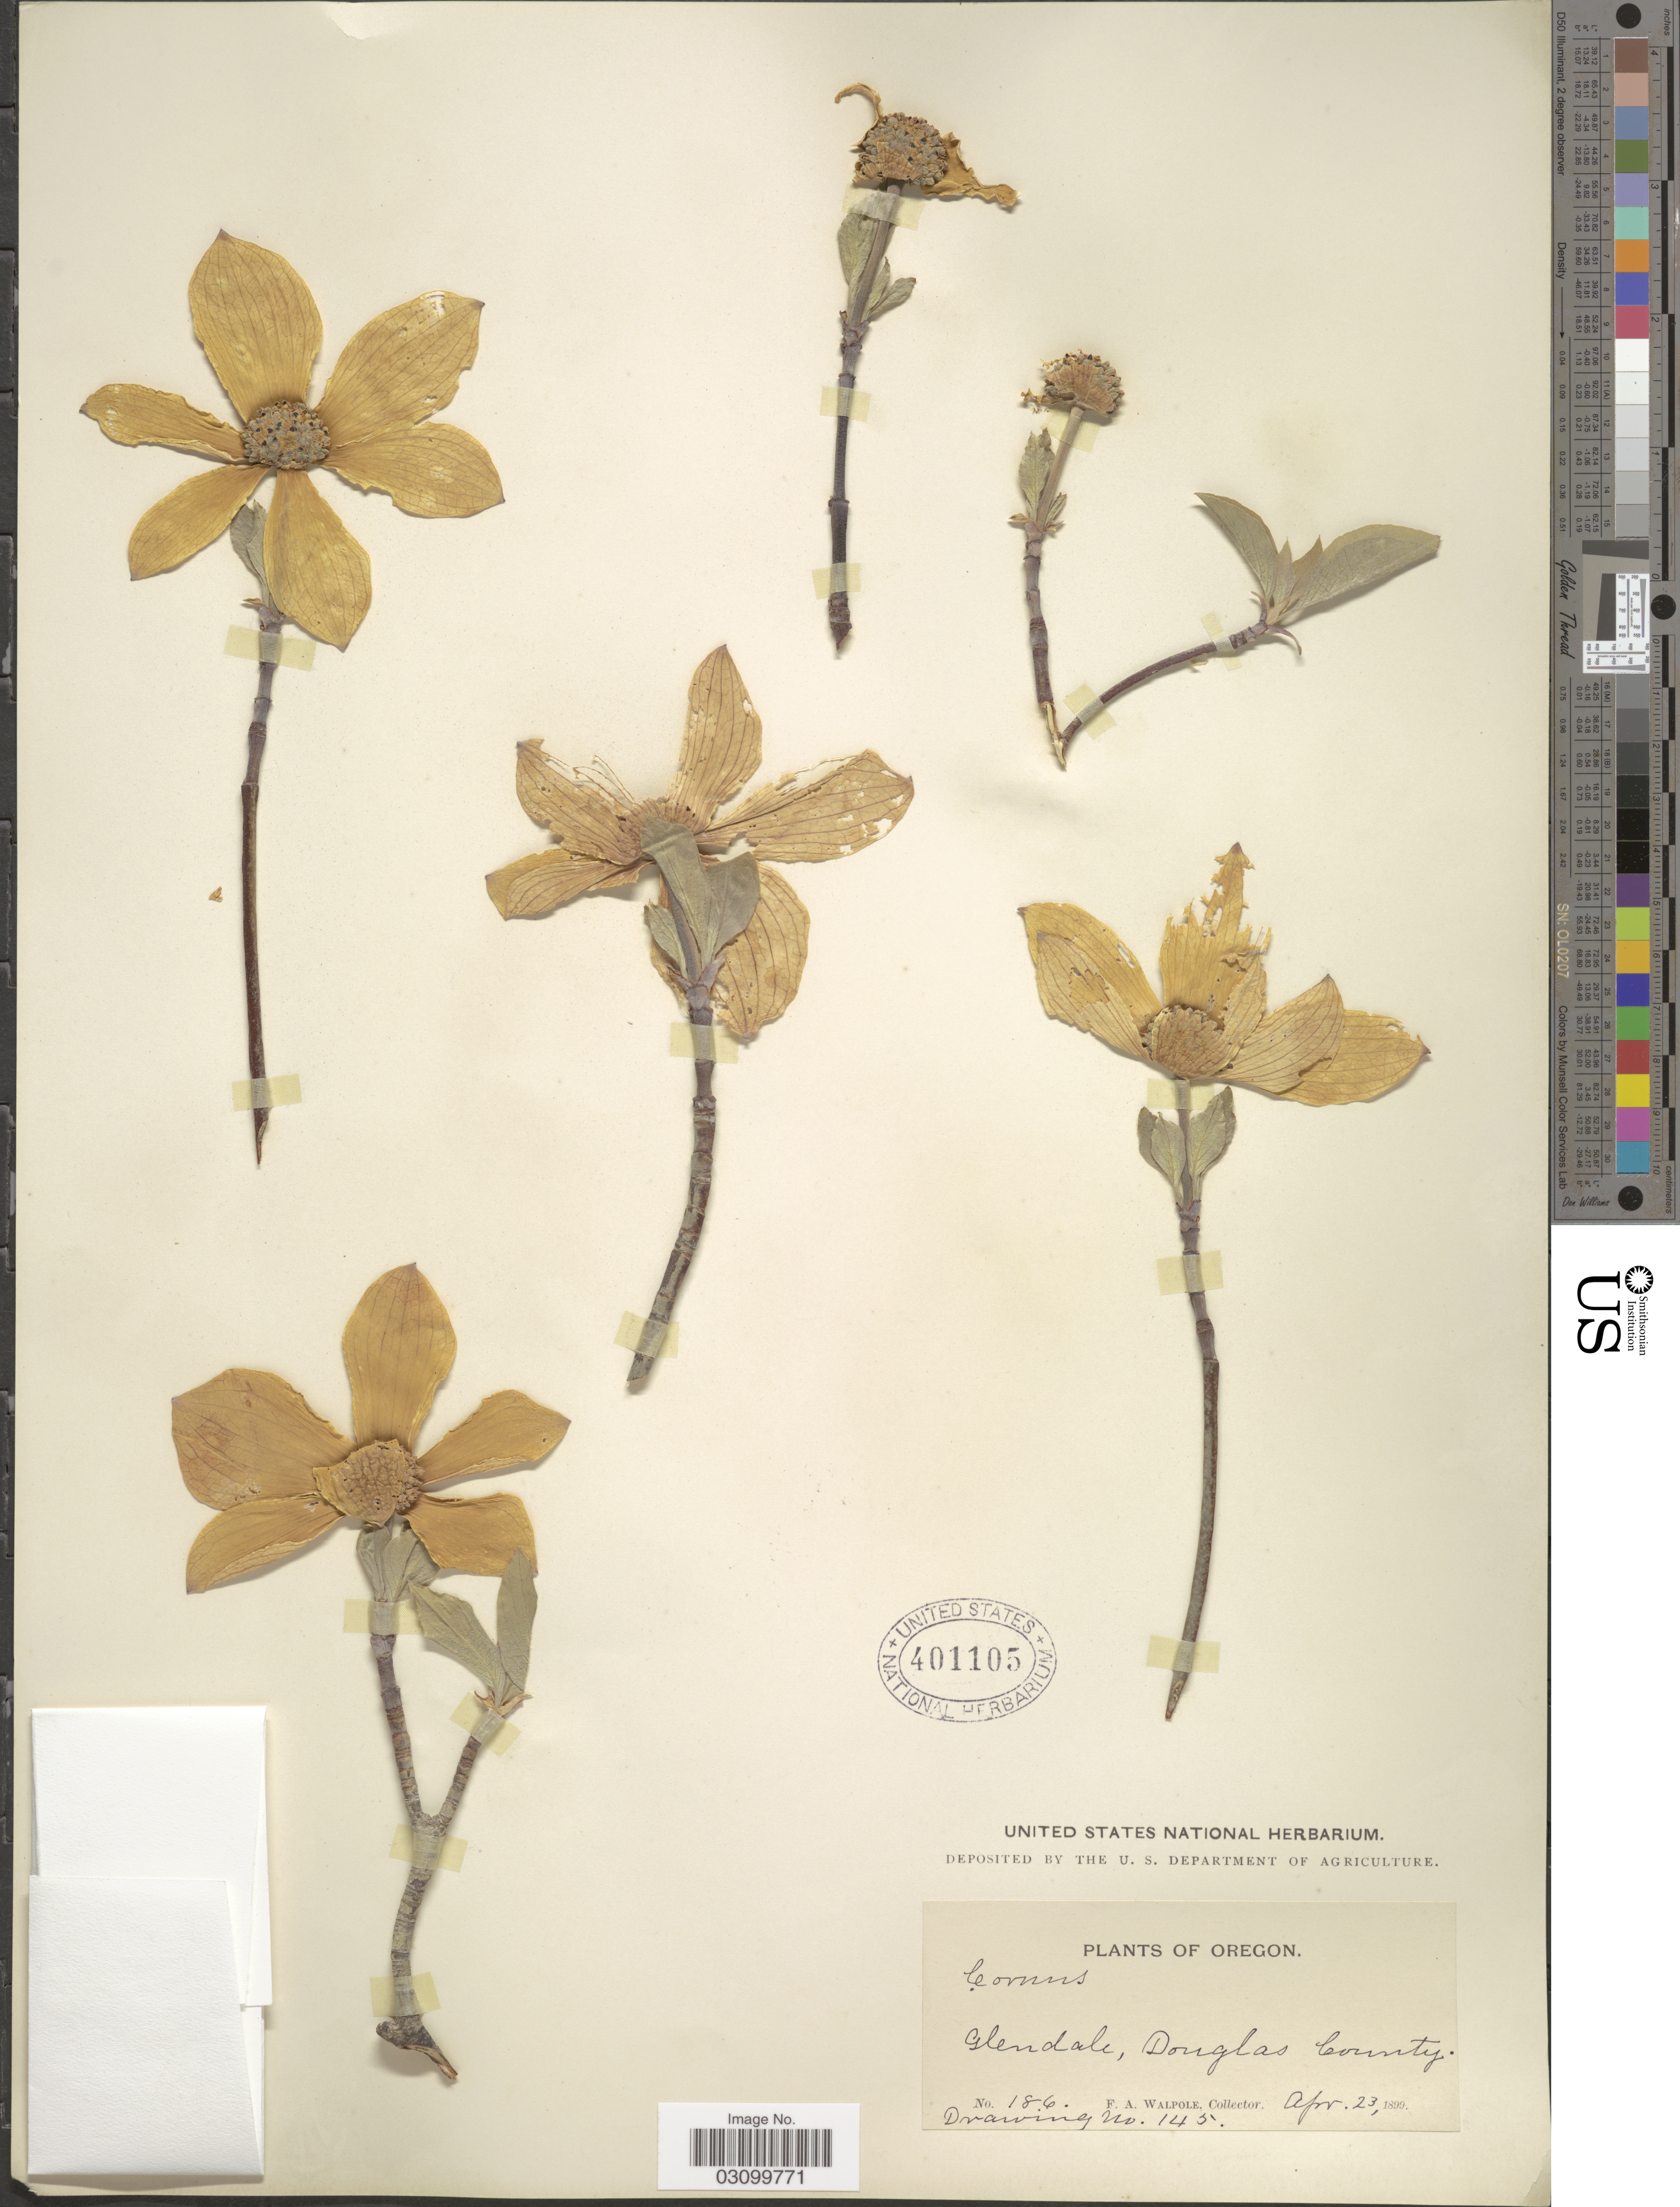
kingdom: Plantae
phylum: Tracheophyta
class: Magnoliopsida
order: Cornales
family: Cornaceae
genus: Cornus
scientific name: Cornus nuttallii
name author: Audubon ex Torr. & A. Gray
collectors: F. Walpole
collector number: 186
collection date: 1899-04-23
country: United States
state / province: Oregon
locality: Glendale, Douglas County.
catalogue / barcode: US 401105